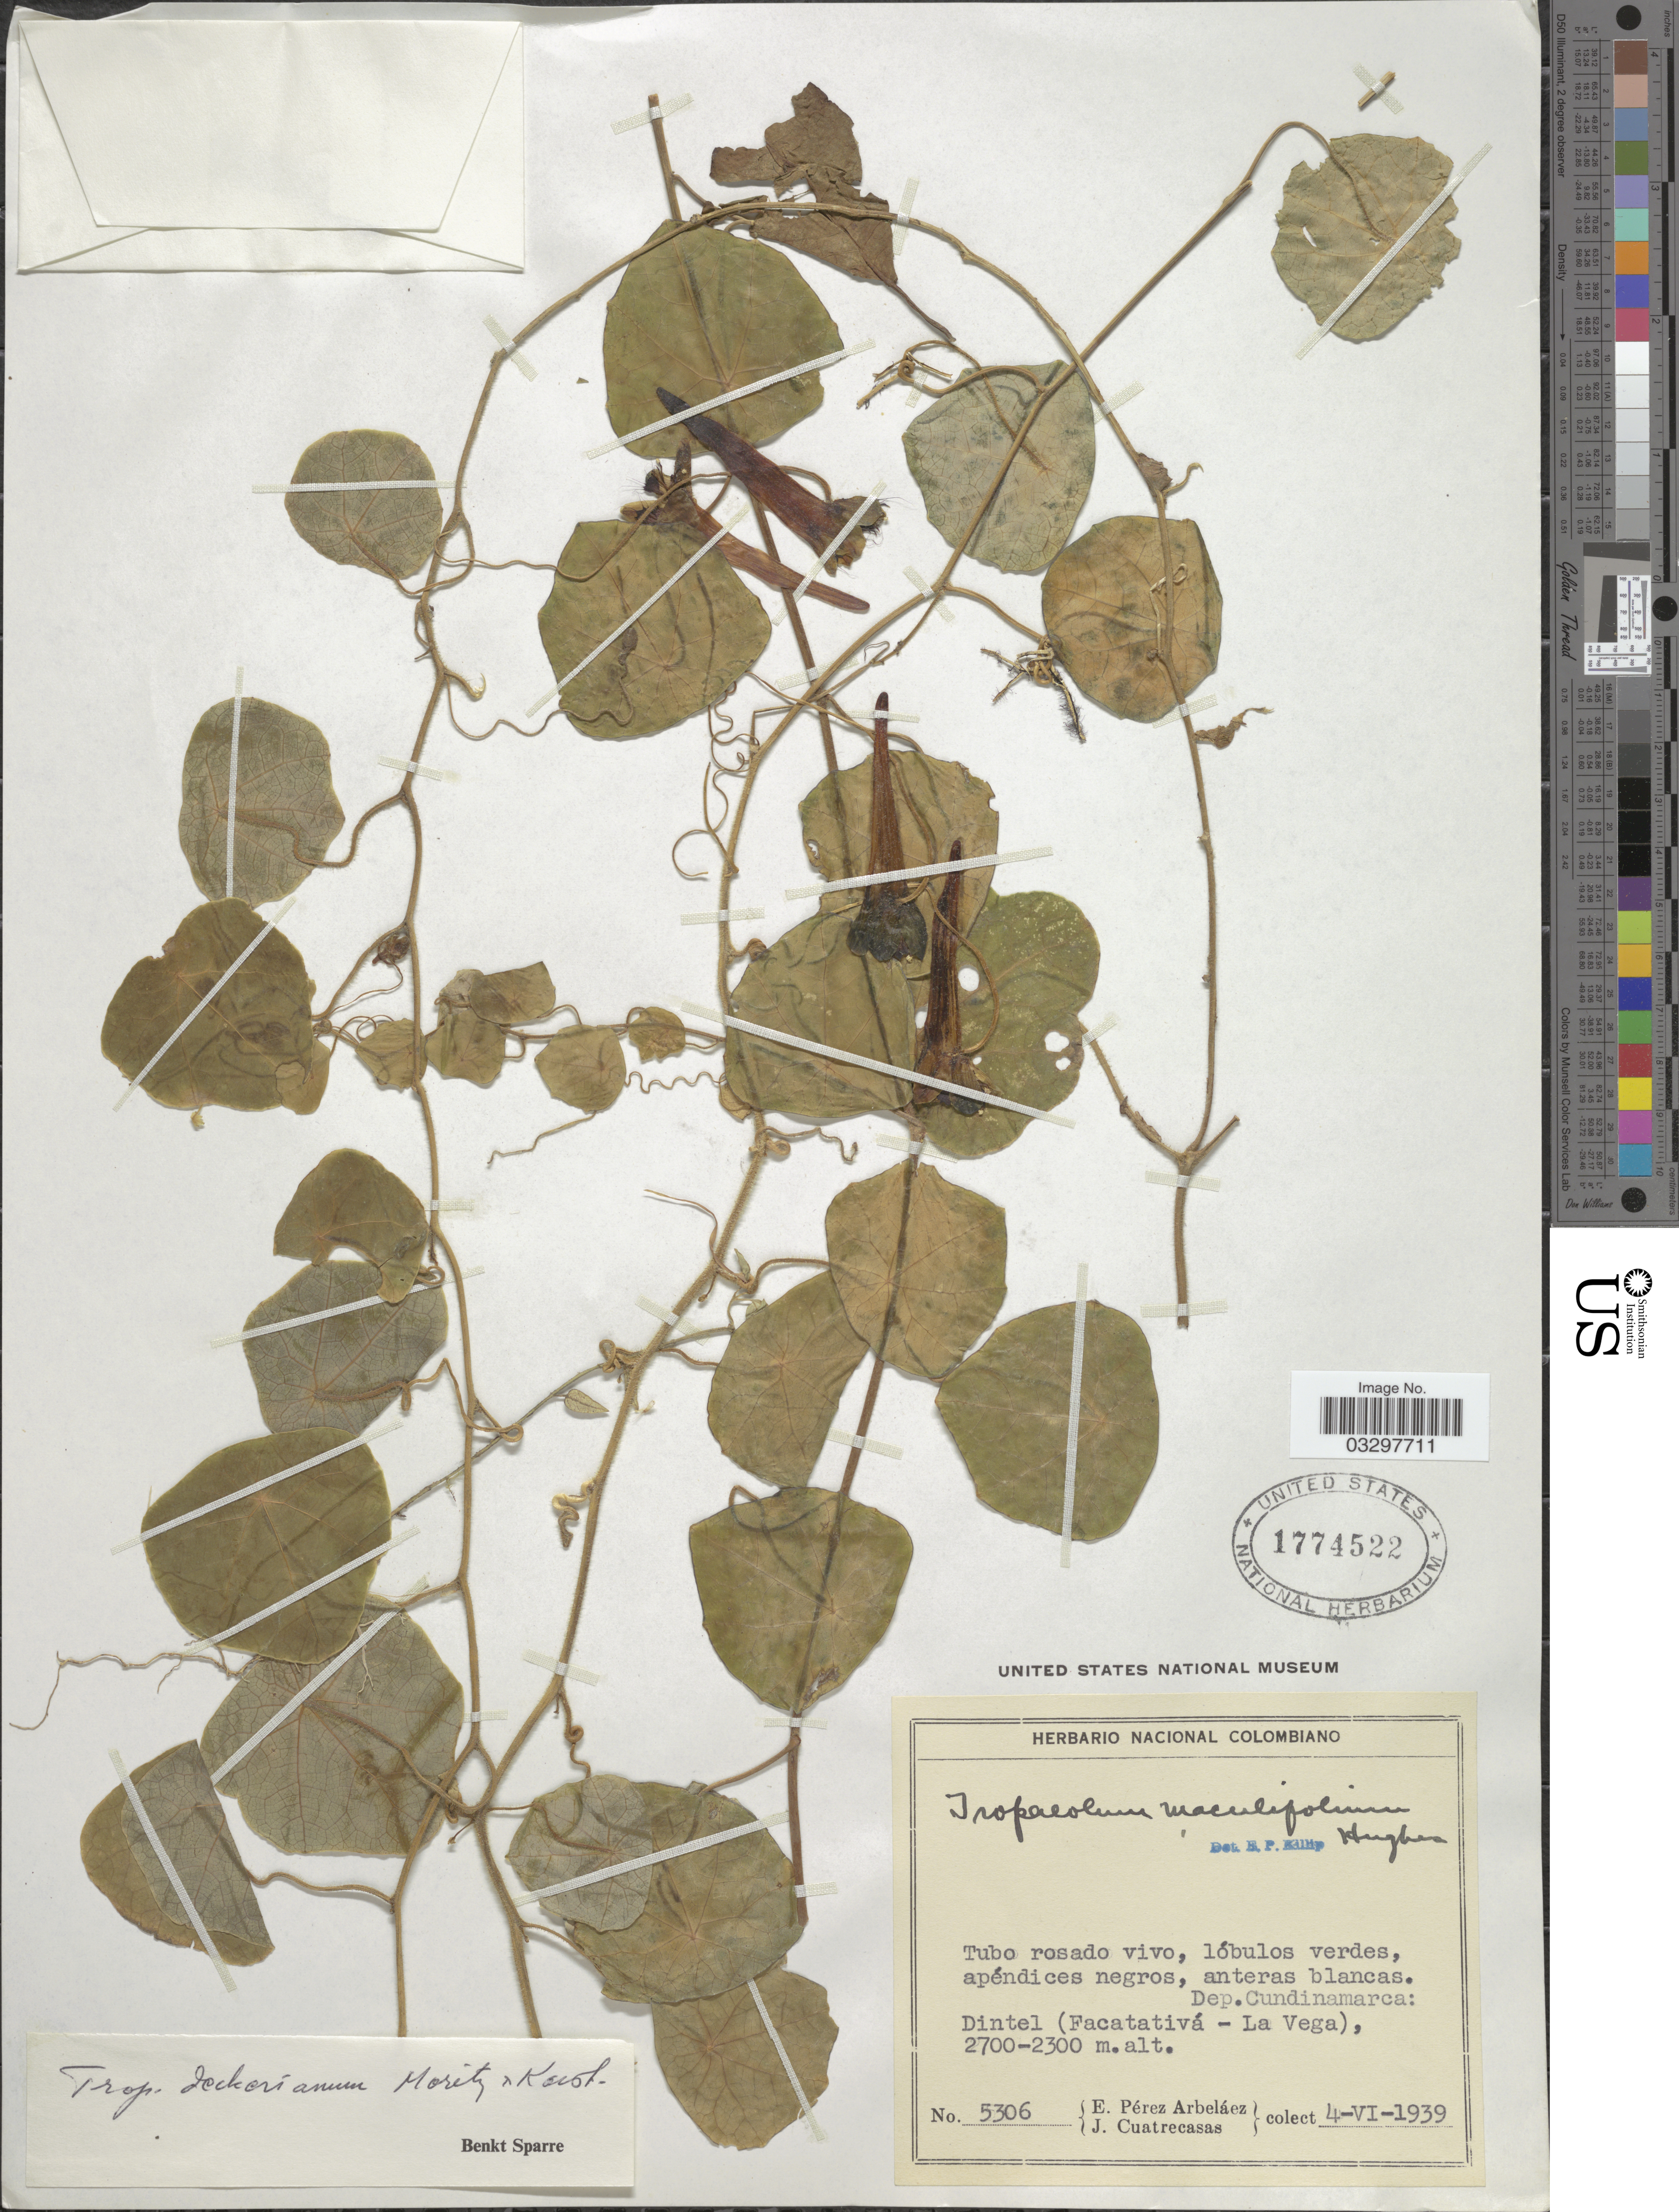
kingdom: Plantae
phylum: Tracheophyta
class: Magnoliopsida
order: Brassicales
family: Tropaeolaceae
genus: Tropaeolum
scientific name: Tropaeolum deckerianum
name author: Moritz & H. Karst.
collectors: E. Pérez Arbeláez & J. Cuatrecasas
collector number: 5306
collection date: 1939-06-04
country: Colombia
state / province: Cundinamarca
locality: Dep. Cundinamarca: Dintel (Facatativá-La Vega).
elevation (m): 2300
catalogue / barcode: US 1774522